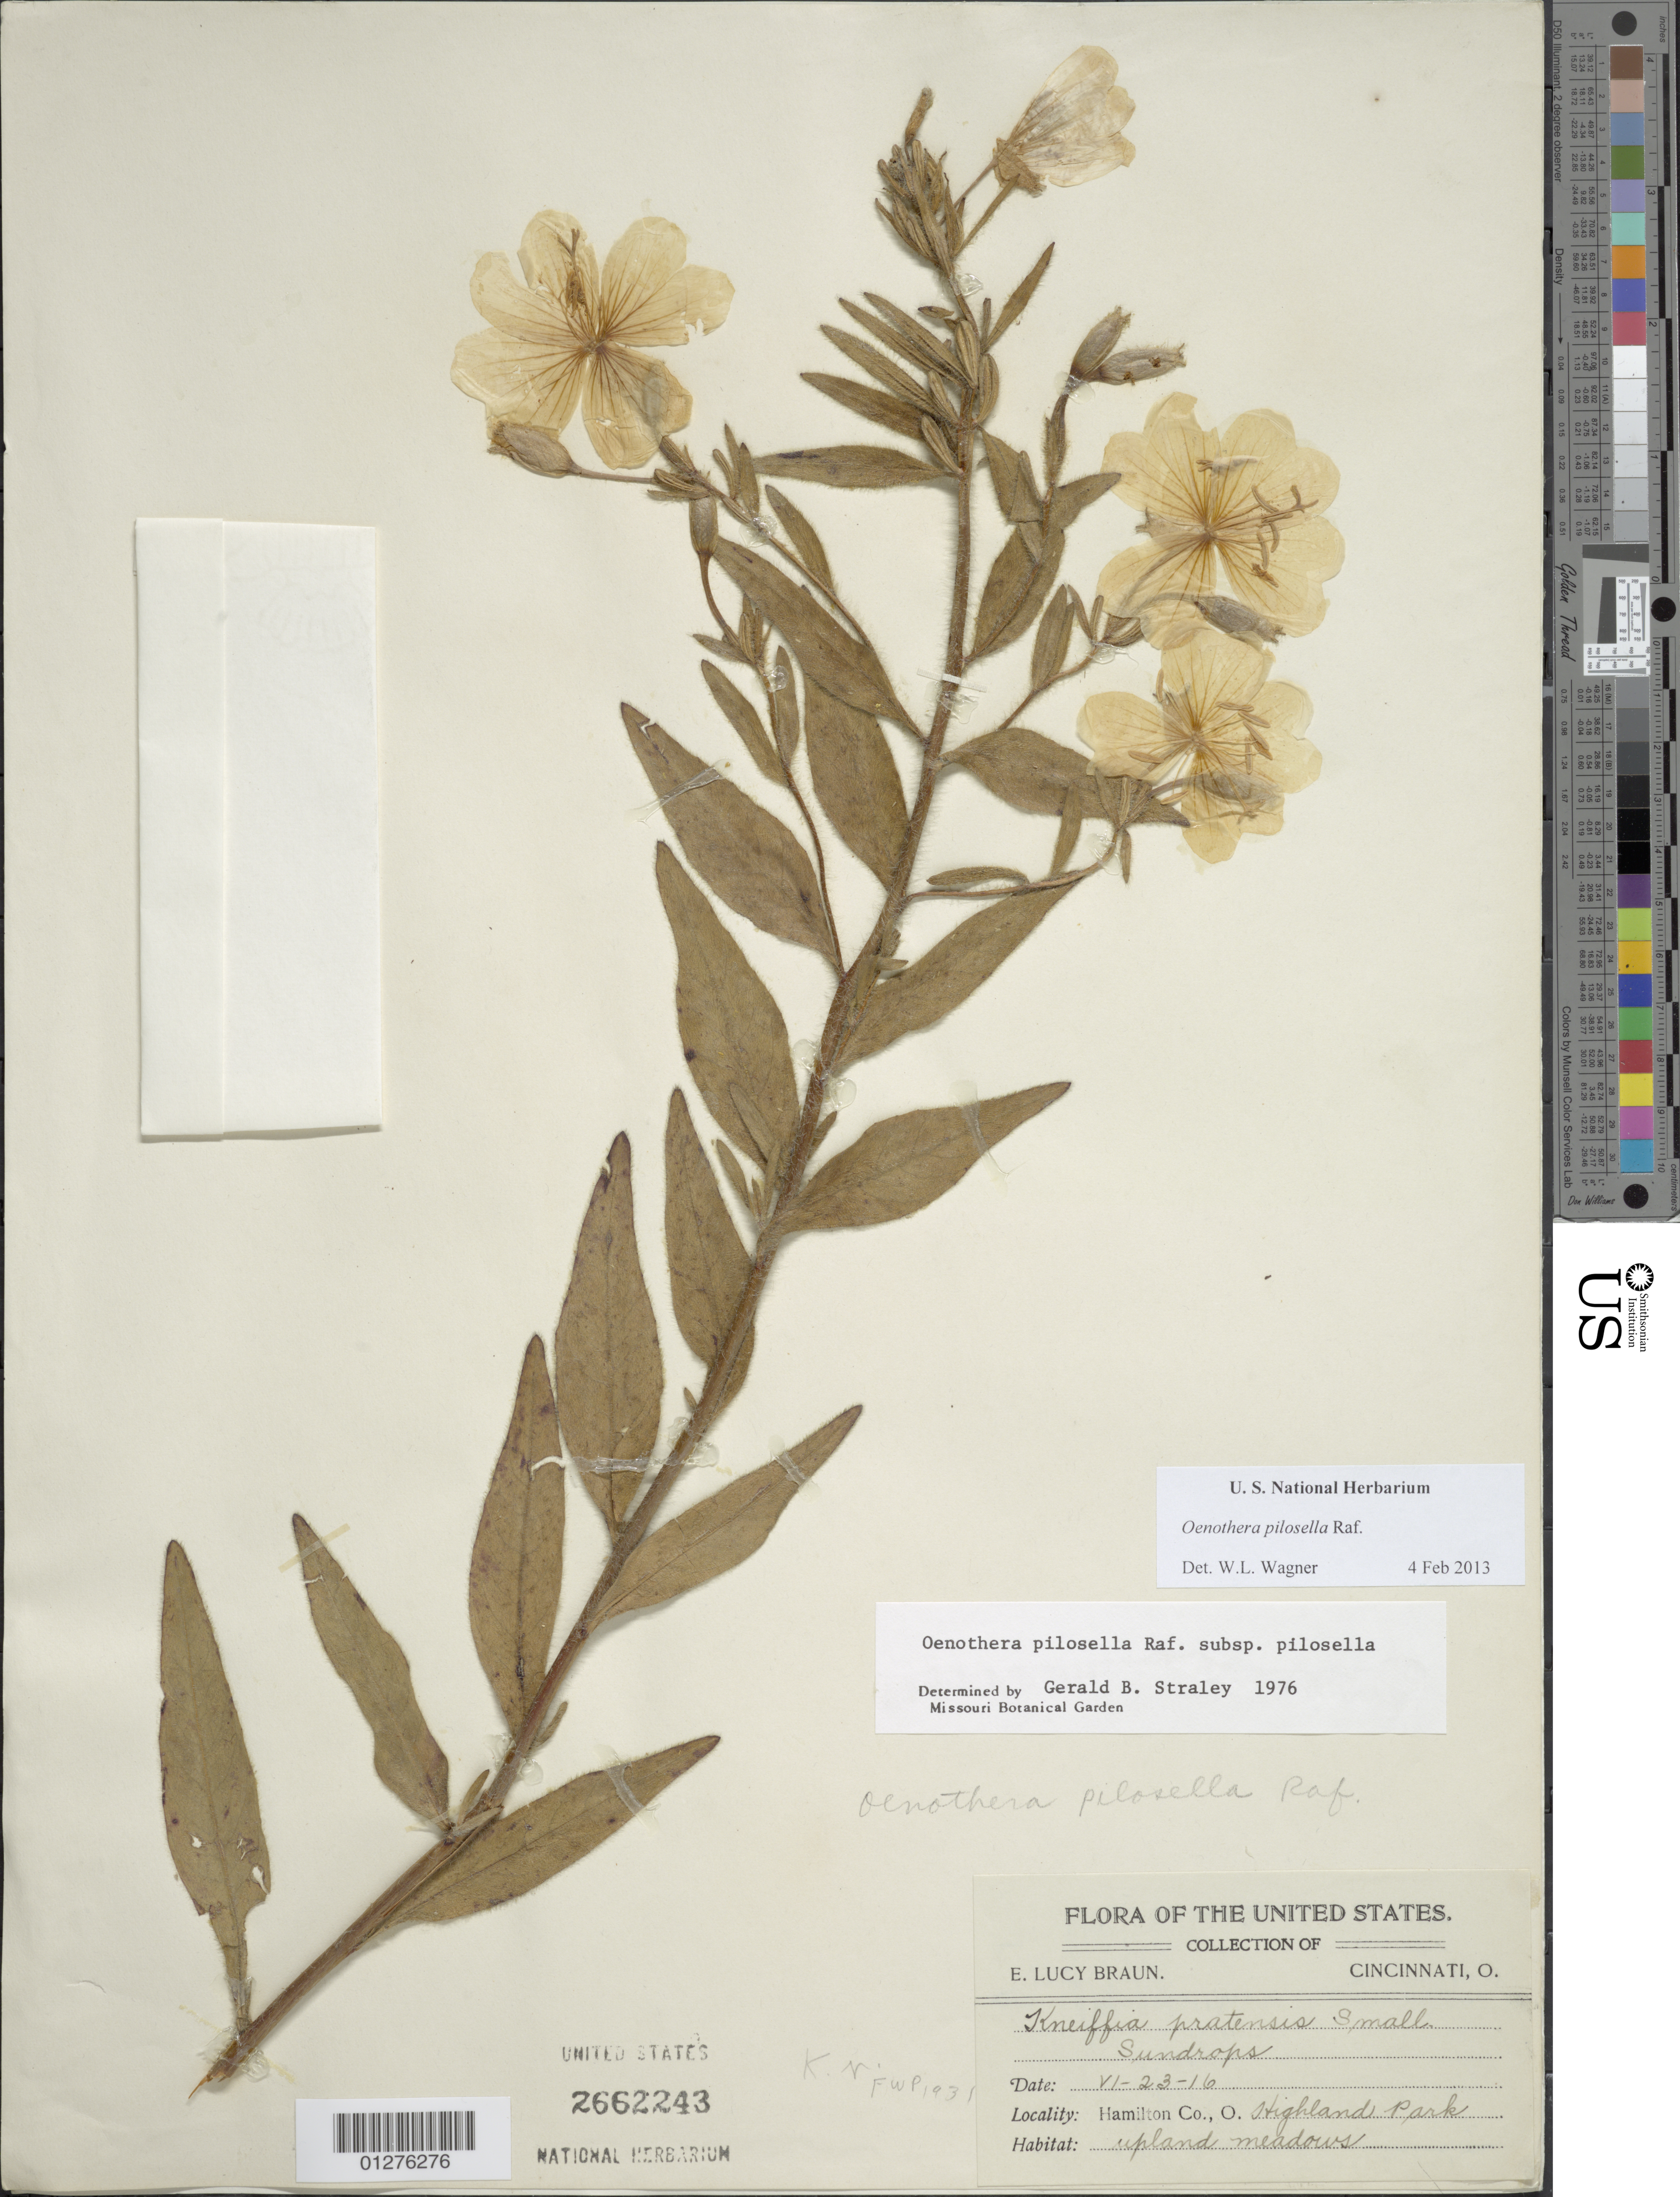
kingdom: Plantae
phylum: Tracheophyta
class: Magnoliopsida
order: Myrtales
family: Onagraceae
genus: Oenothera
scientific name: Oenothera pilosella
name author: Raf.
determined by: Wagner, W. L., (BOT), Smithsonian Institution - National Museum of Natural History (UNITED STATES)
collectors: E. L. Braun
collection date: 1916-06-23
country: United States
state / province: Ohio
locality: Highland Park.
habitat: Upland meadows.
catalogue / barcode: US 2662243